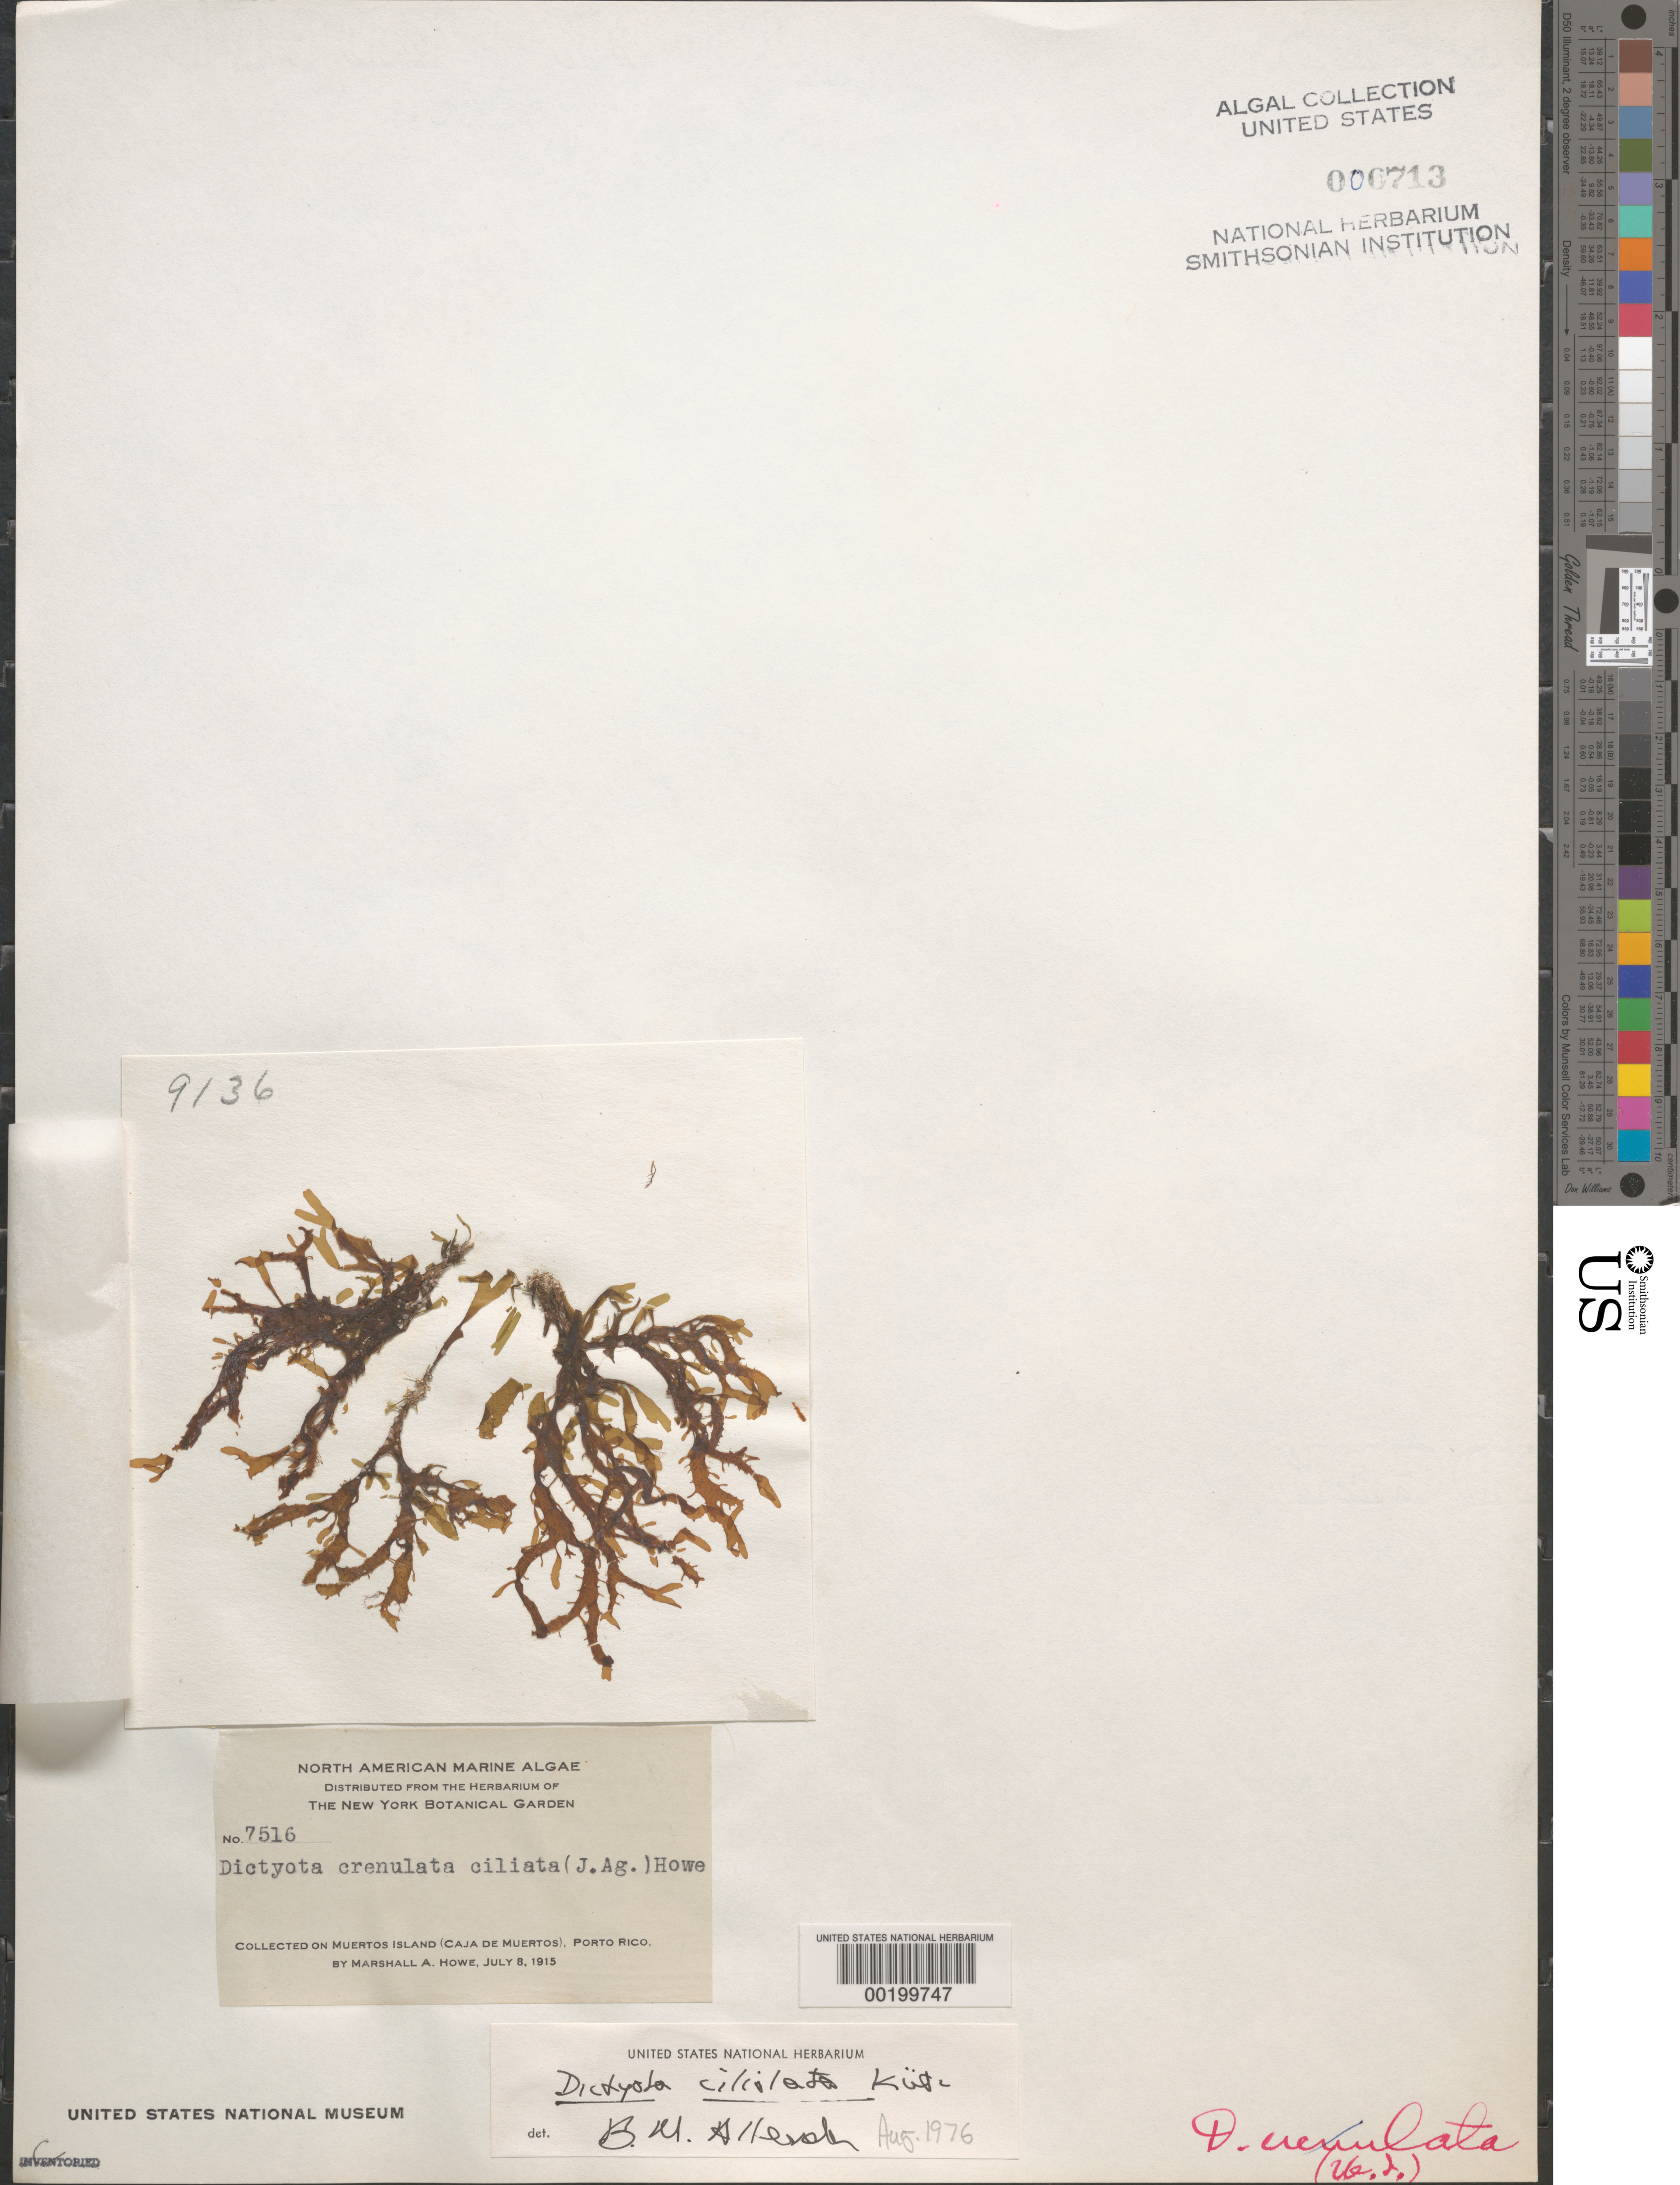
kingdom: Chromista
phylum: Ochrophyta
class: Phaeophyceae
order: Dictyotales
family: Dictyotaceae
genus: Dictyota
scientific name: Dictyota ciliolata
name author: Sond. ex Kütz.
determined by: Allender, B. M.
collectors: M. A. Howe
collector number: MAH 7516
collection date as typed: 08 Jul 1915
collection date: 1915-07-08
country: Puerto Rico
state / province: Ponce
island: Isla de Caja de Muertos (Muertos Island)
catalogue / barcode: US 713